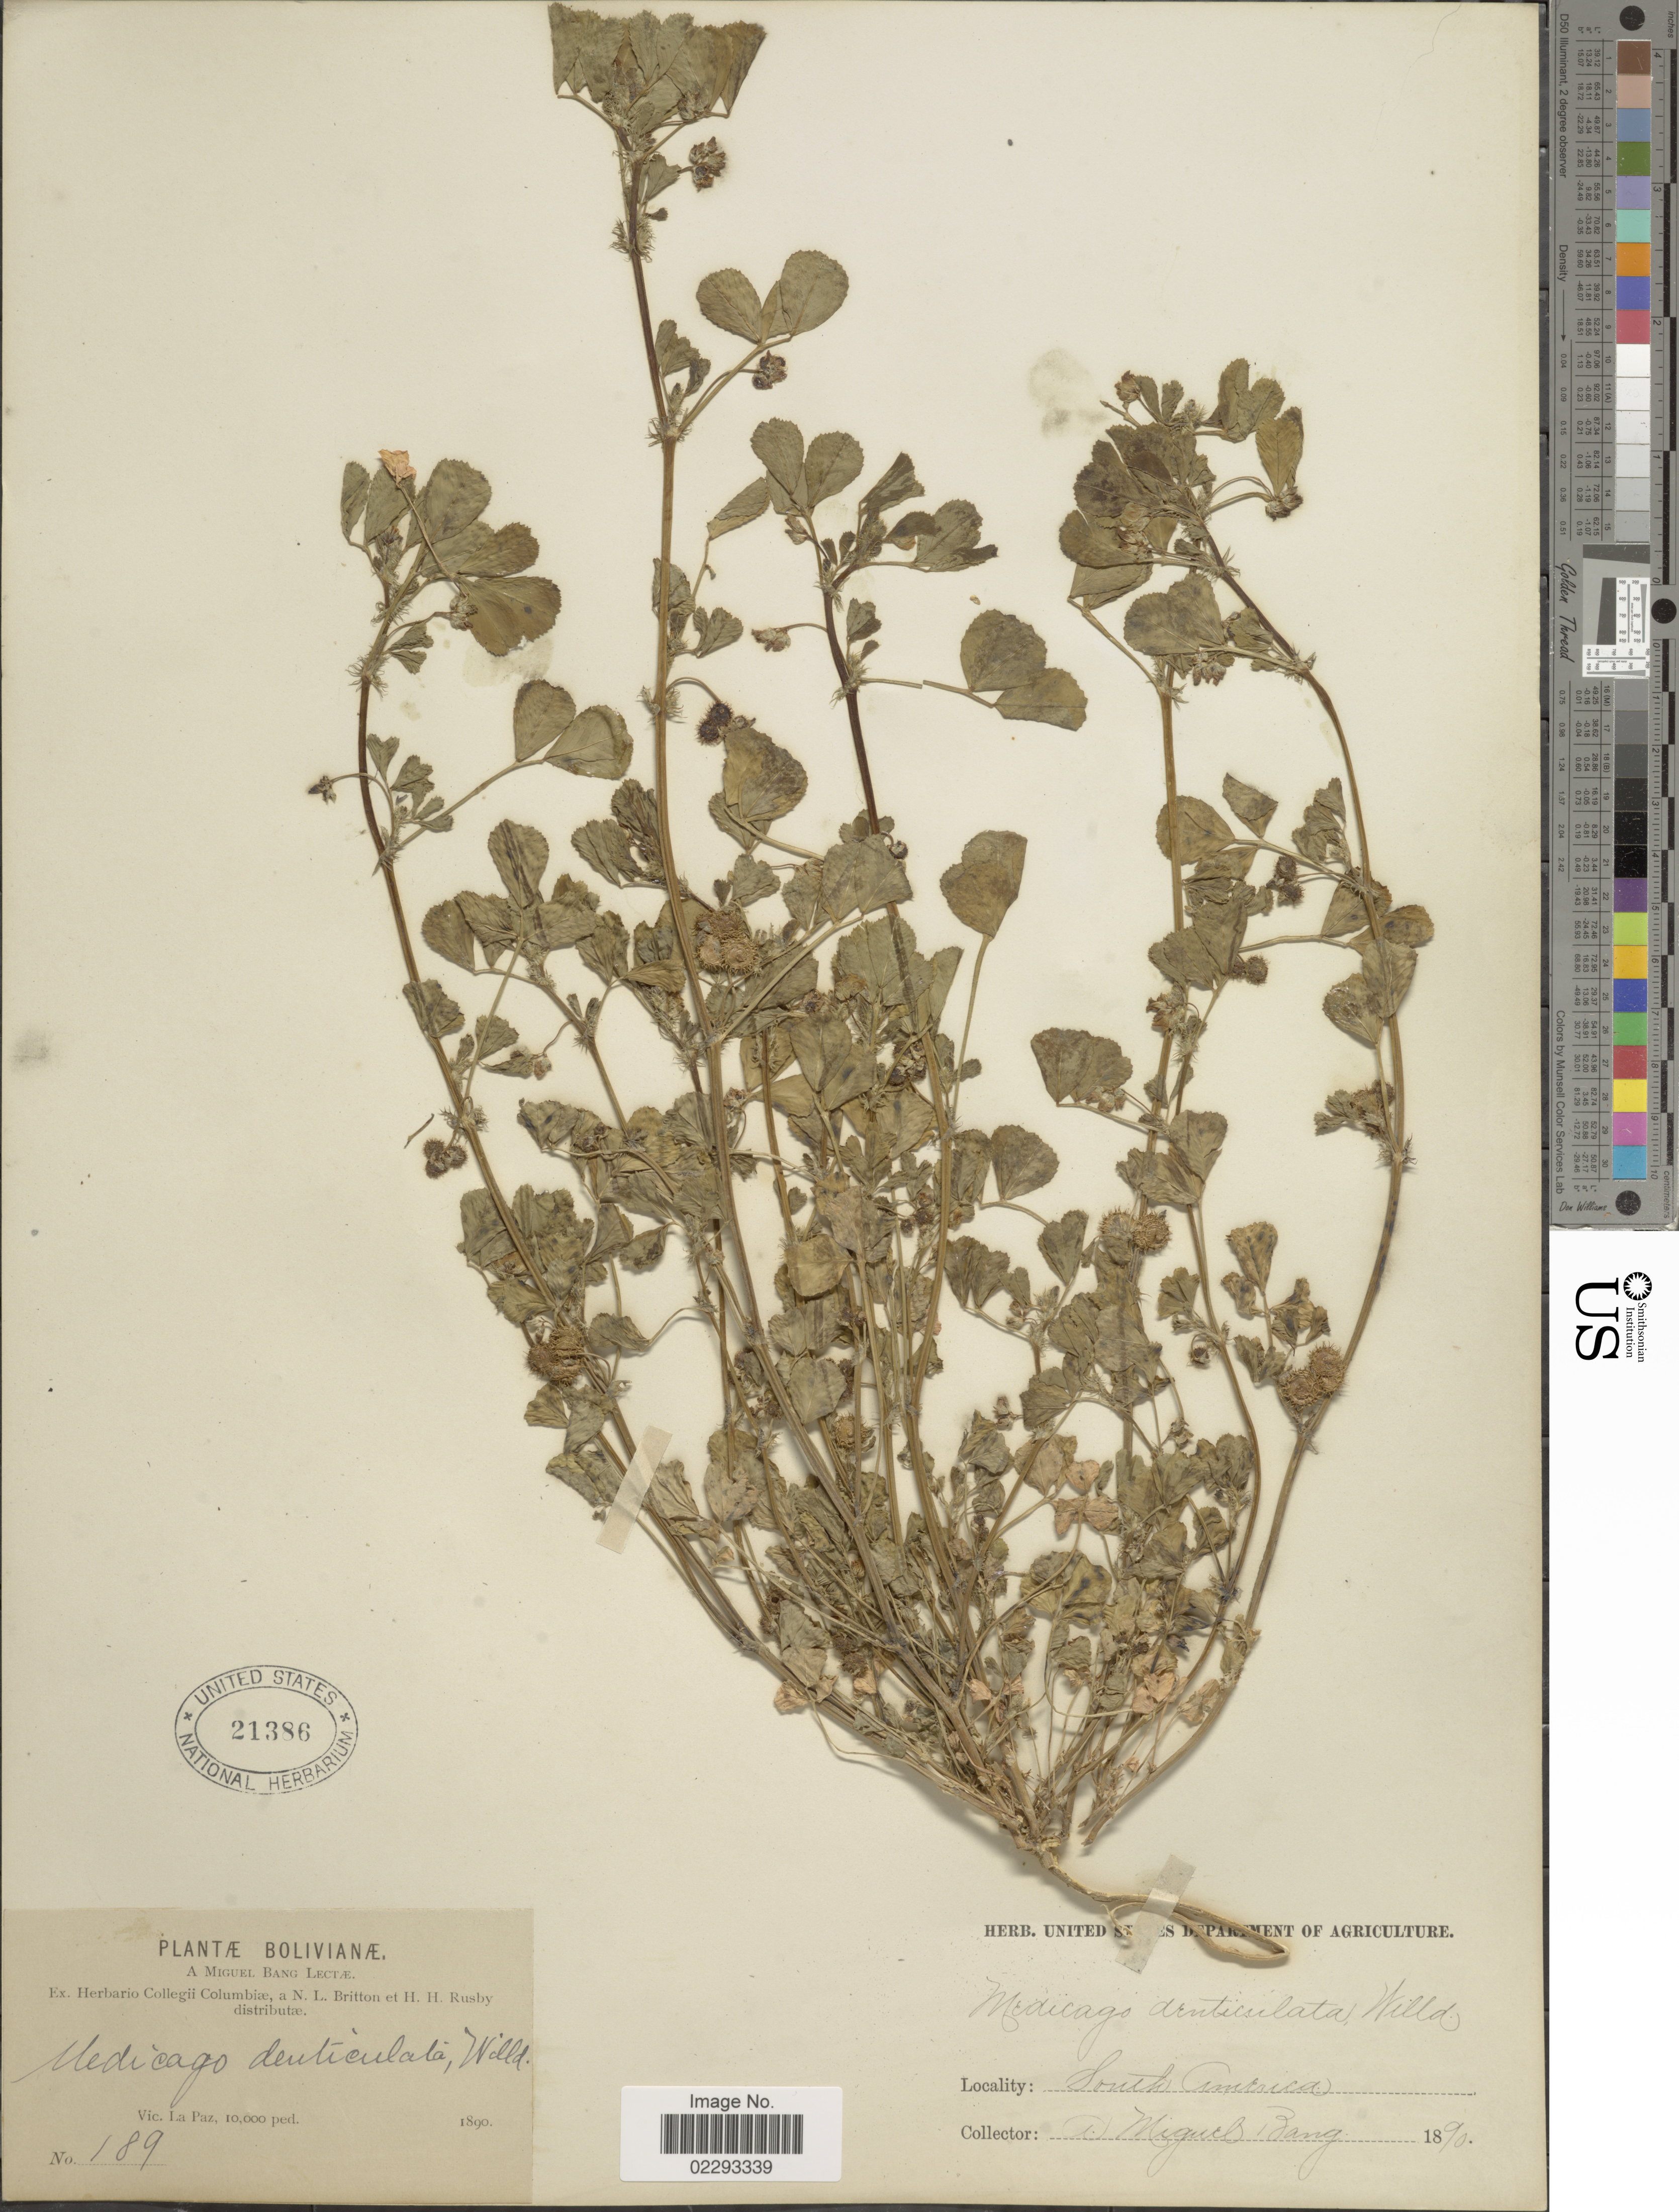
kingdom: Plantae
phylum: Tracheophyta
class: Magnoliopsida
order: Fabales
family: Fabaceae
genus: Medicago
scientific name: Medicago polymorpha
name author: L.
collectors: M. Bang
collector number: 189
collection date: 1890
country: Bolivia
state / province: La Paz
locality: Vic. La Paz, South America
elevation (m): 3048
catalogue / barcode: US 21386